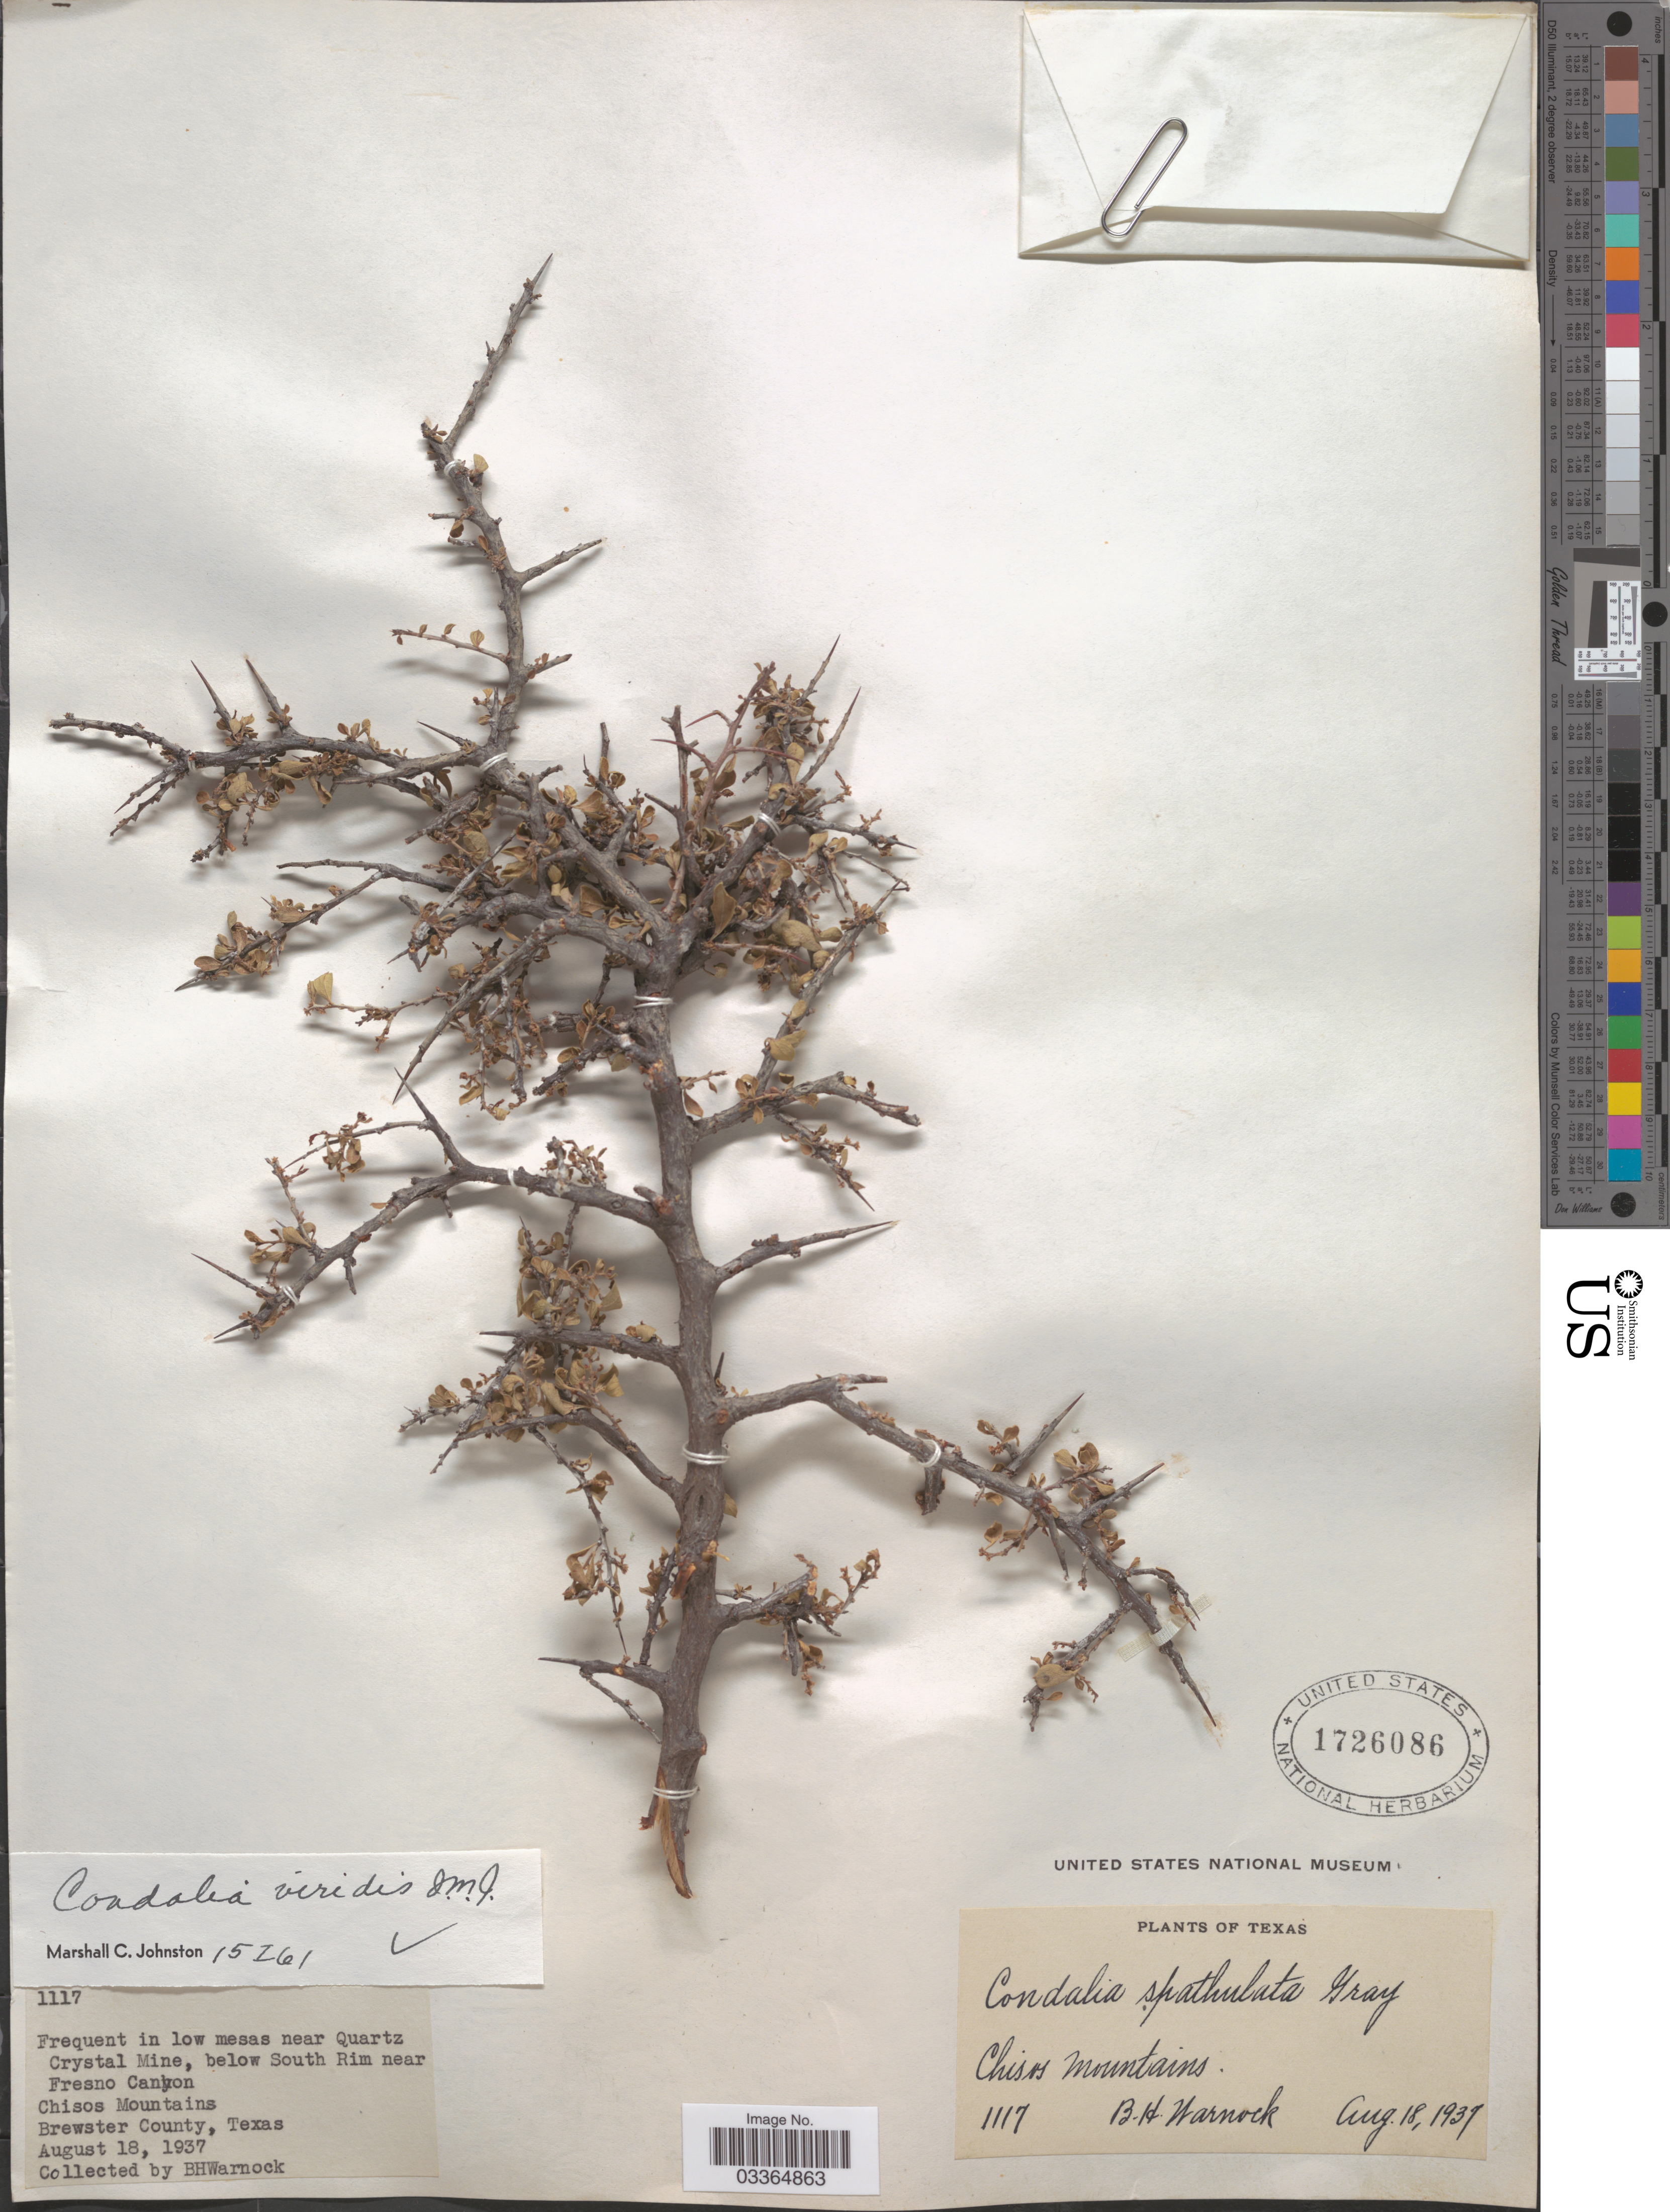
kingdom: Plantae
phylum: Tracheophyta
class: Magnoliopsida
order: Rosales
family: Rhamnaceae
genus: Condalia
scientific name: Condalia viridis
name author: I.M. Johnst.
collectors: B. H. Warnock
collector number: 1117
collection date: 1937-08-18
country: United States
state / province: Texas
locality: Frequent in low mesas near Quartz Crystal Mine, below South Rim near Fresno Canyon. Chisos Mountains. Brewster County.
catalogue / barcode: US 1726086